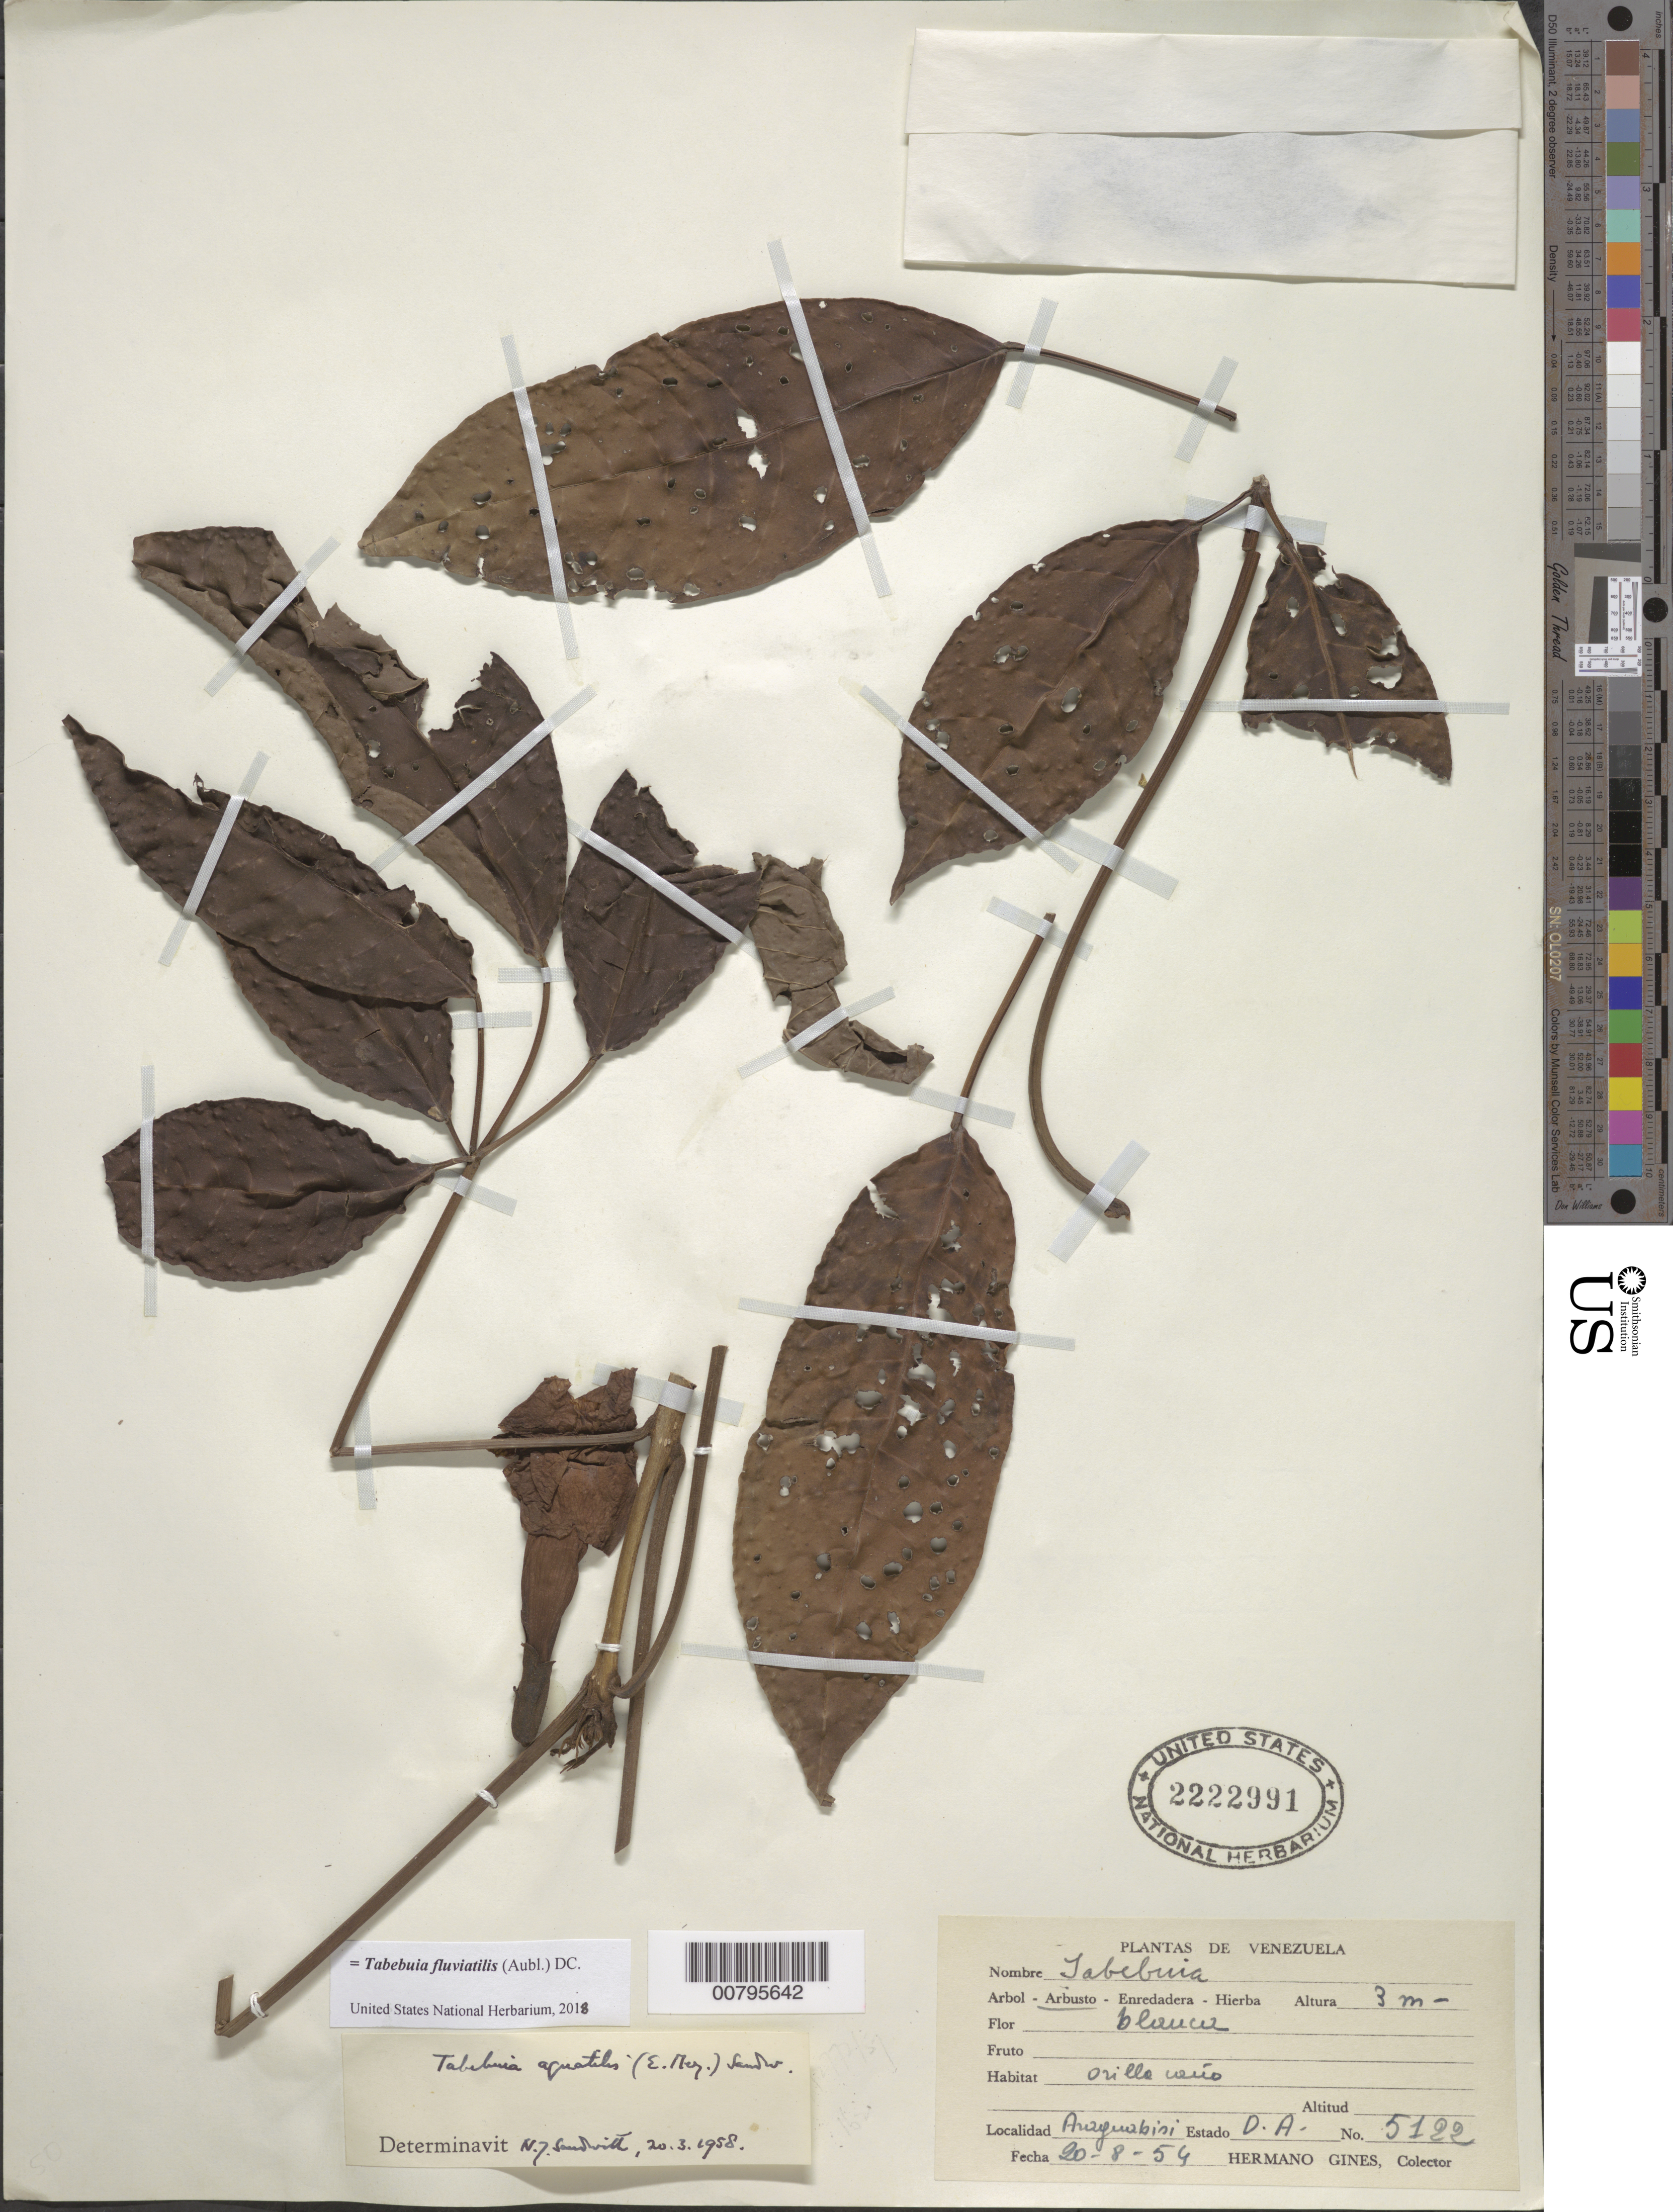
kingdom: Plantae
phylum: Tracheophyta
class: Magnoliopsida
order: Lamiales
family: Bignoniaceae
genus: Tabebuia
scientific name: Tabebuia fluviatilis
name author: (Aubl.) DC.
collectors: H. Gines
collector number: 5122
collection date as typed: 20-Aug-54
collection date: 1954-08-20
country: Venezuela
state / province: Delta Amacuro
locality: Araguabisi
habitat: Along cano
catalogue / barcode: US 2222991